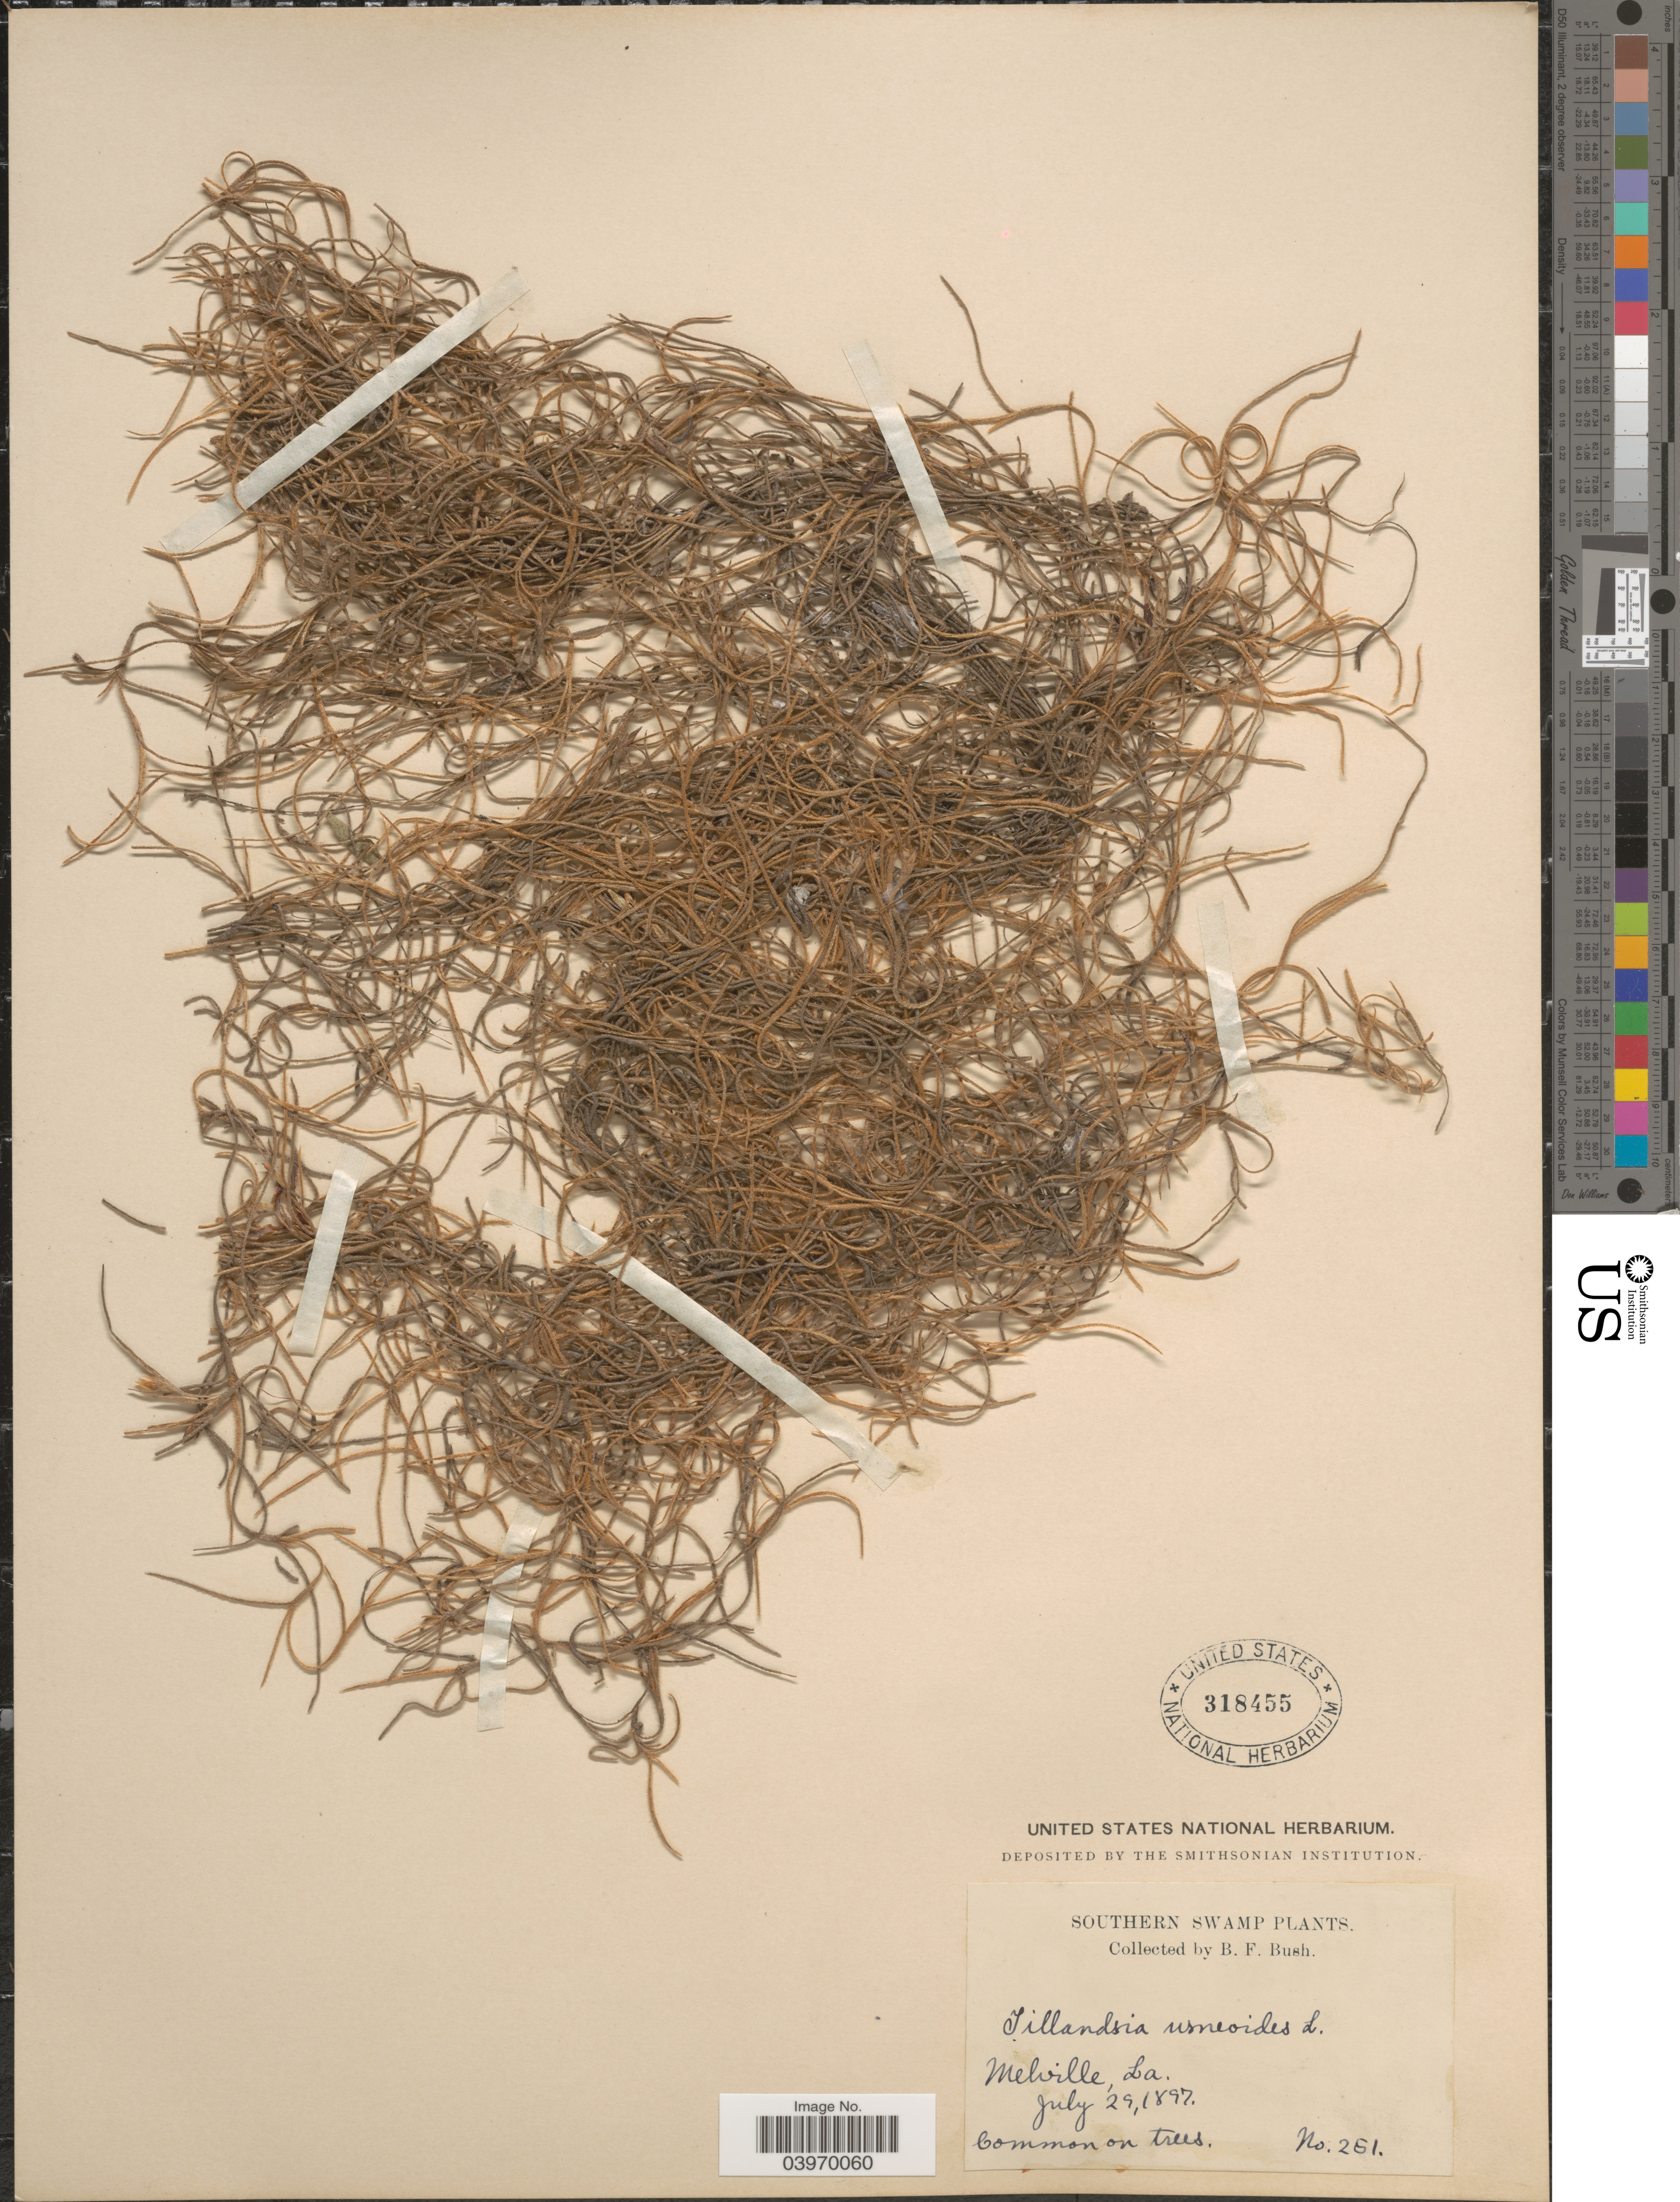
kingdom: Plantae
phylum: Tracheophyta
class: Liliopsida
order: Poales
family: Bromeliaceae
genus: Tillandsia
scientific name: Tillandsia usneoides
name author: (L.) L.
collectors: B. F. Bush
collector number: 251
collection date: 1897-07-29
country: United States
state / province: Louisiana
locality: Southern Swamp. Melville.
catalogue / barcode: US 318455